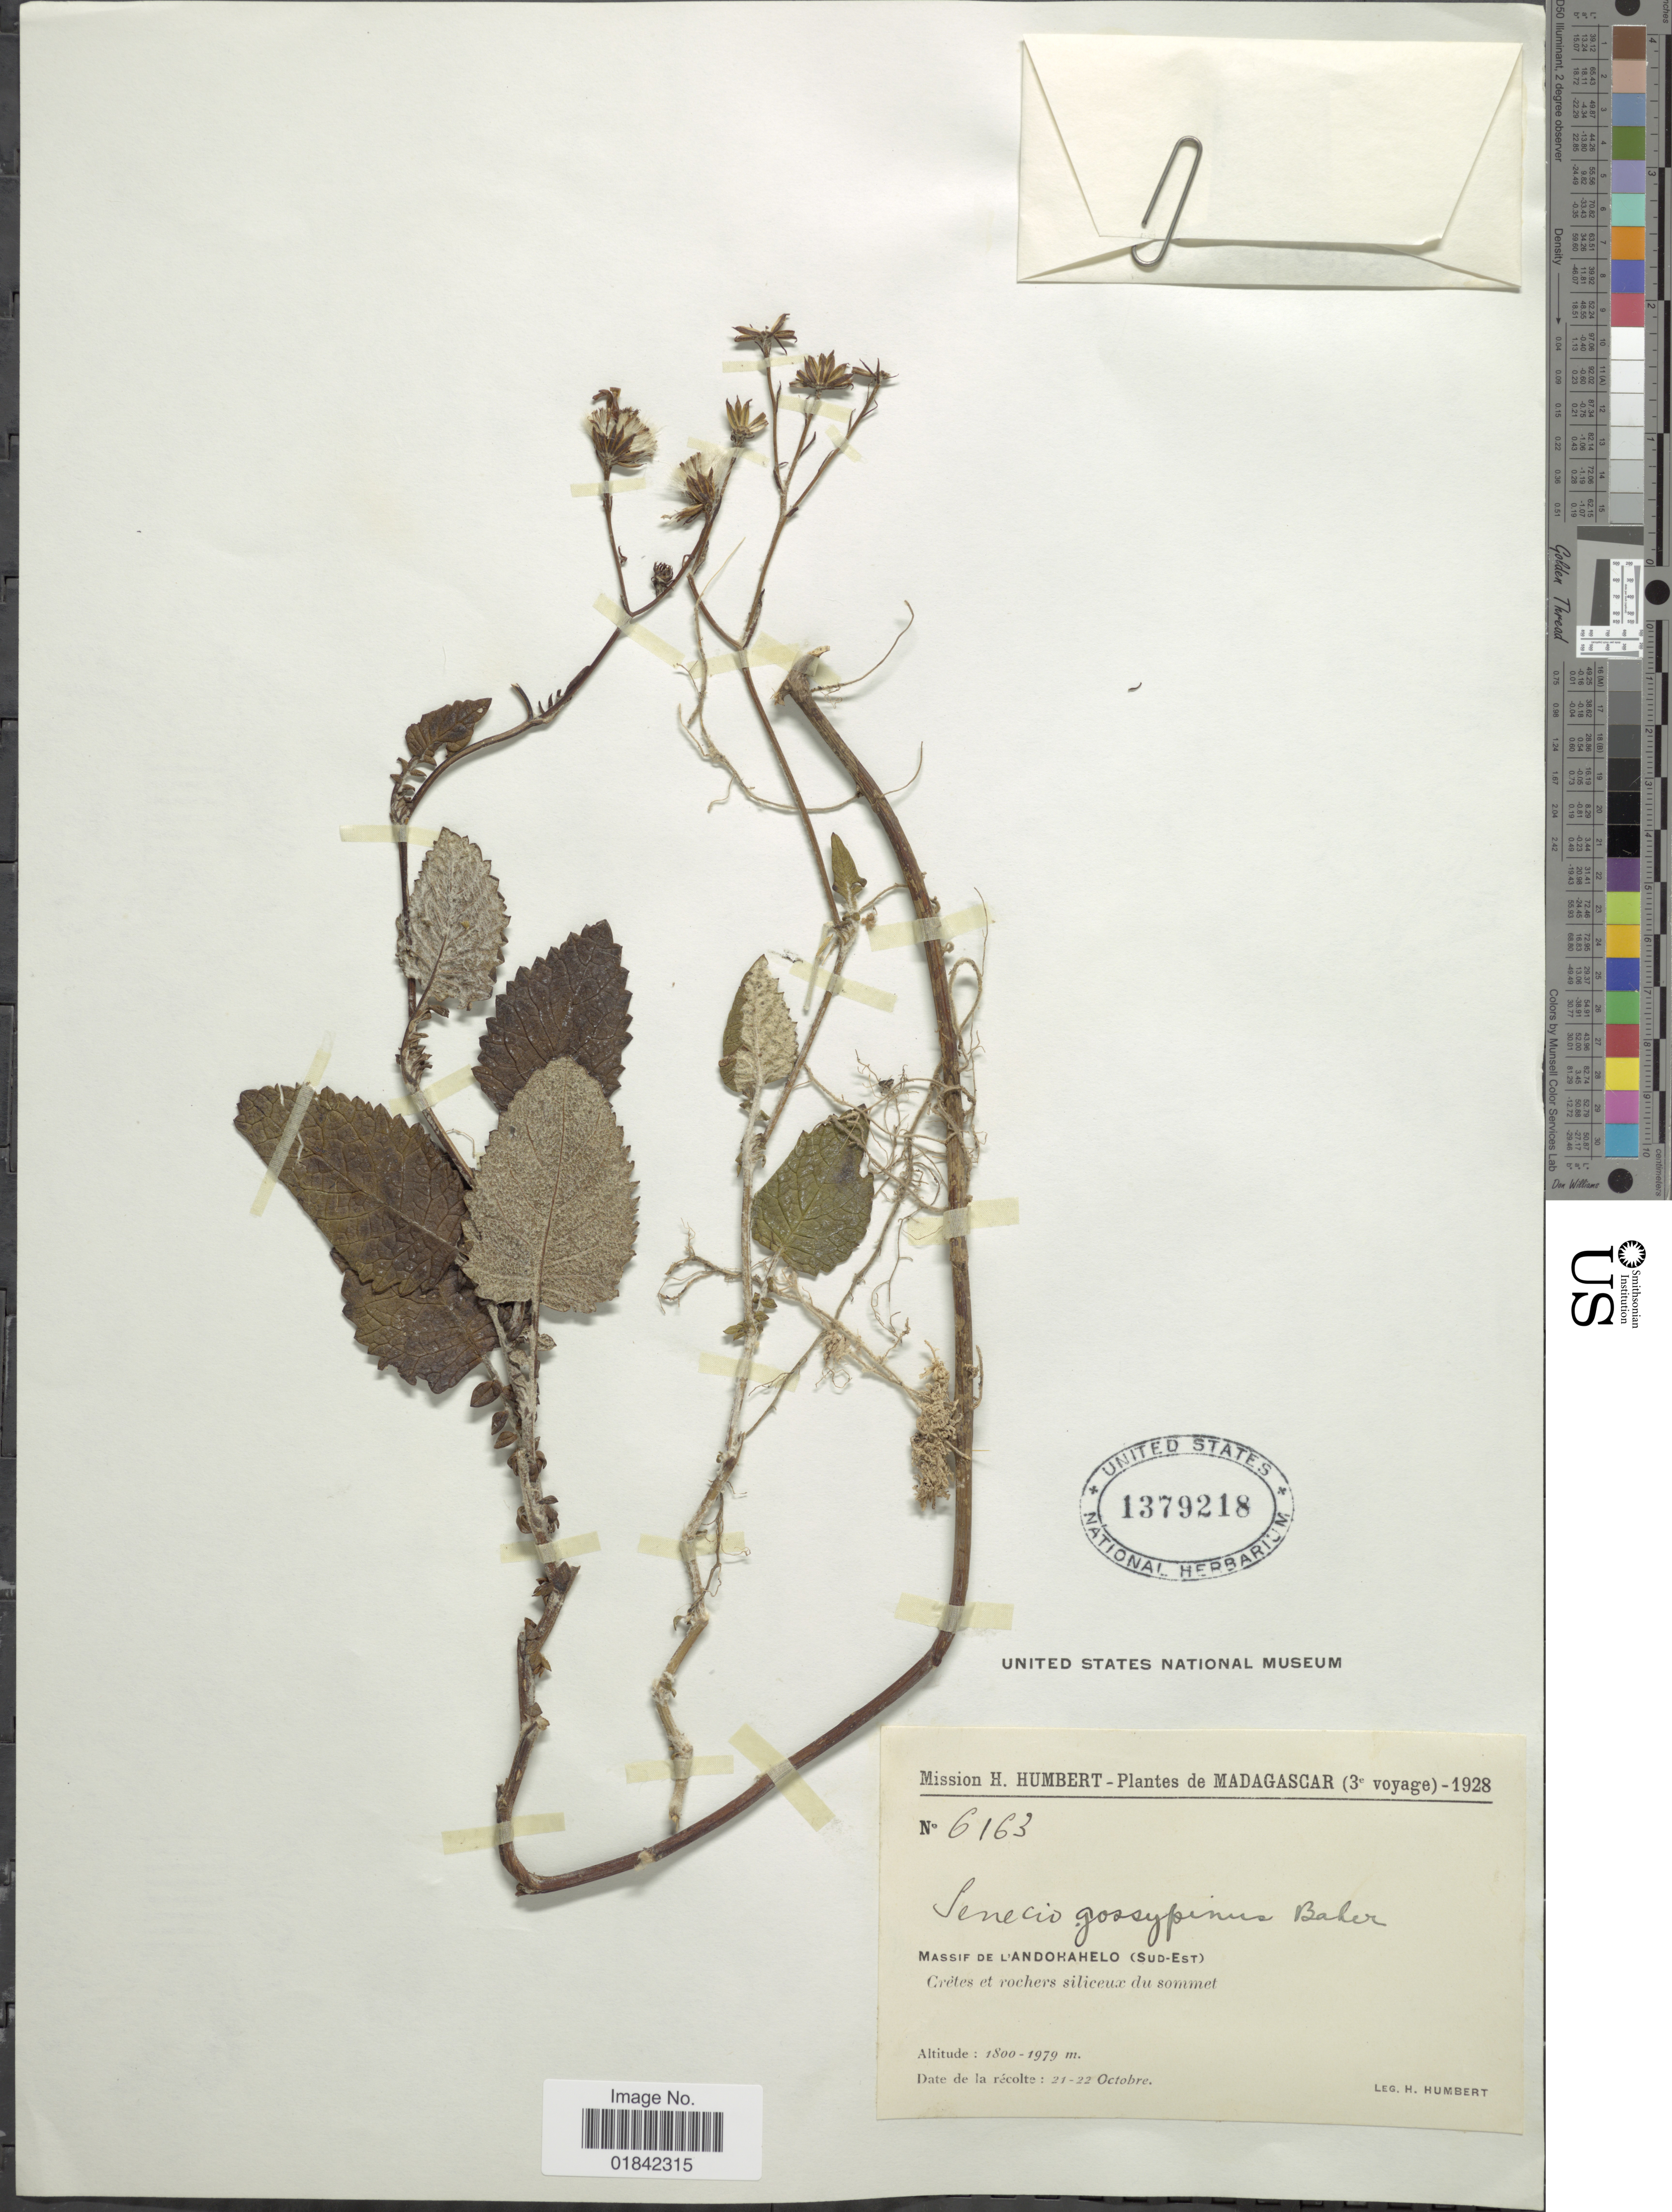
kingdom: Plantae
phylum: Tracheophyta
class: Magnoliopsida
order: Asterales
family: Asteraceae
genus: Senecio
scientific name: Senecio gossypinus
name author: Baker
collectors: H. Humbert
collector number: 6163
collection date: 1928-10-21/1928-10-22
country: Madagascar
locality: Massif de L'Andohahelo (Sud-Est), Cretes et rochers siliceux du sommet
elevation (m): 1800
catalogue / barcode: US 1379218